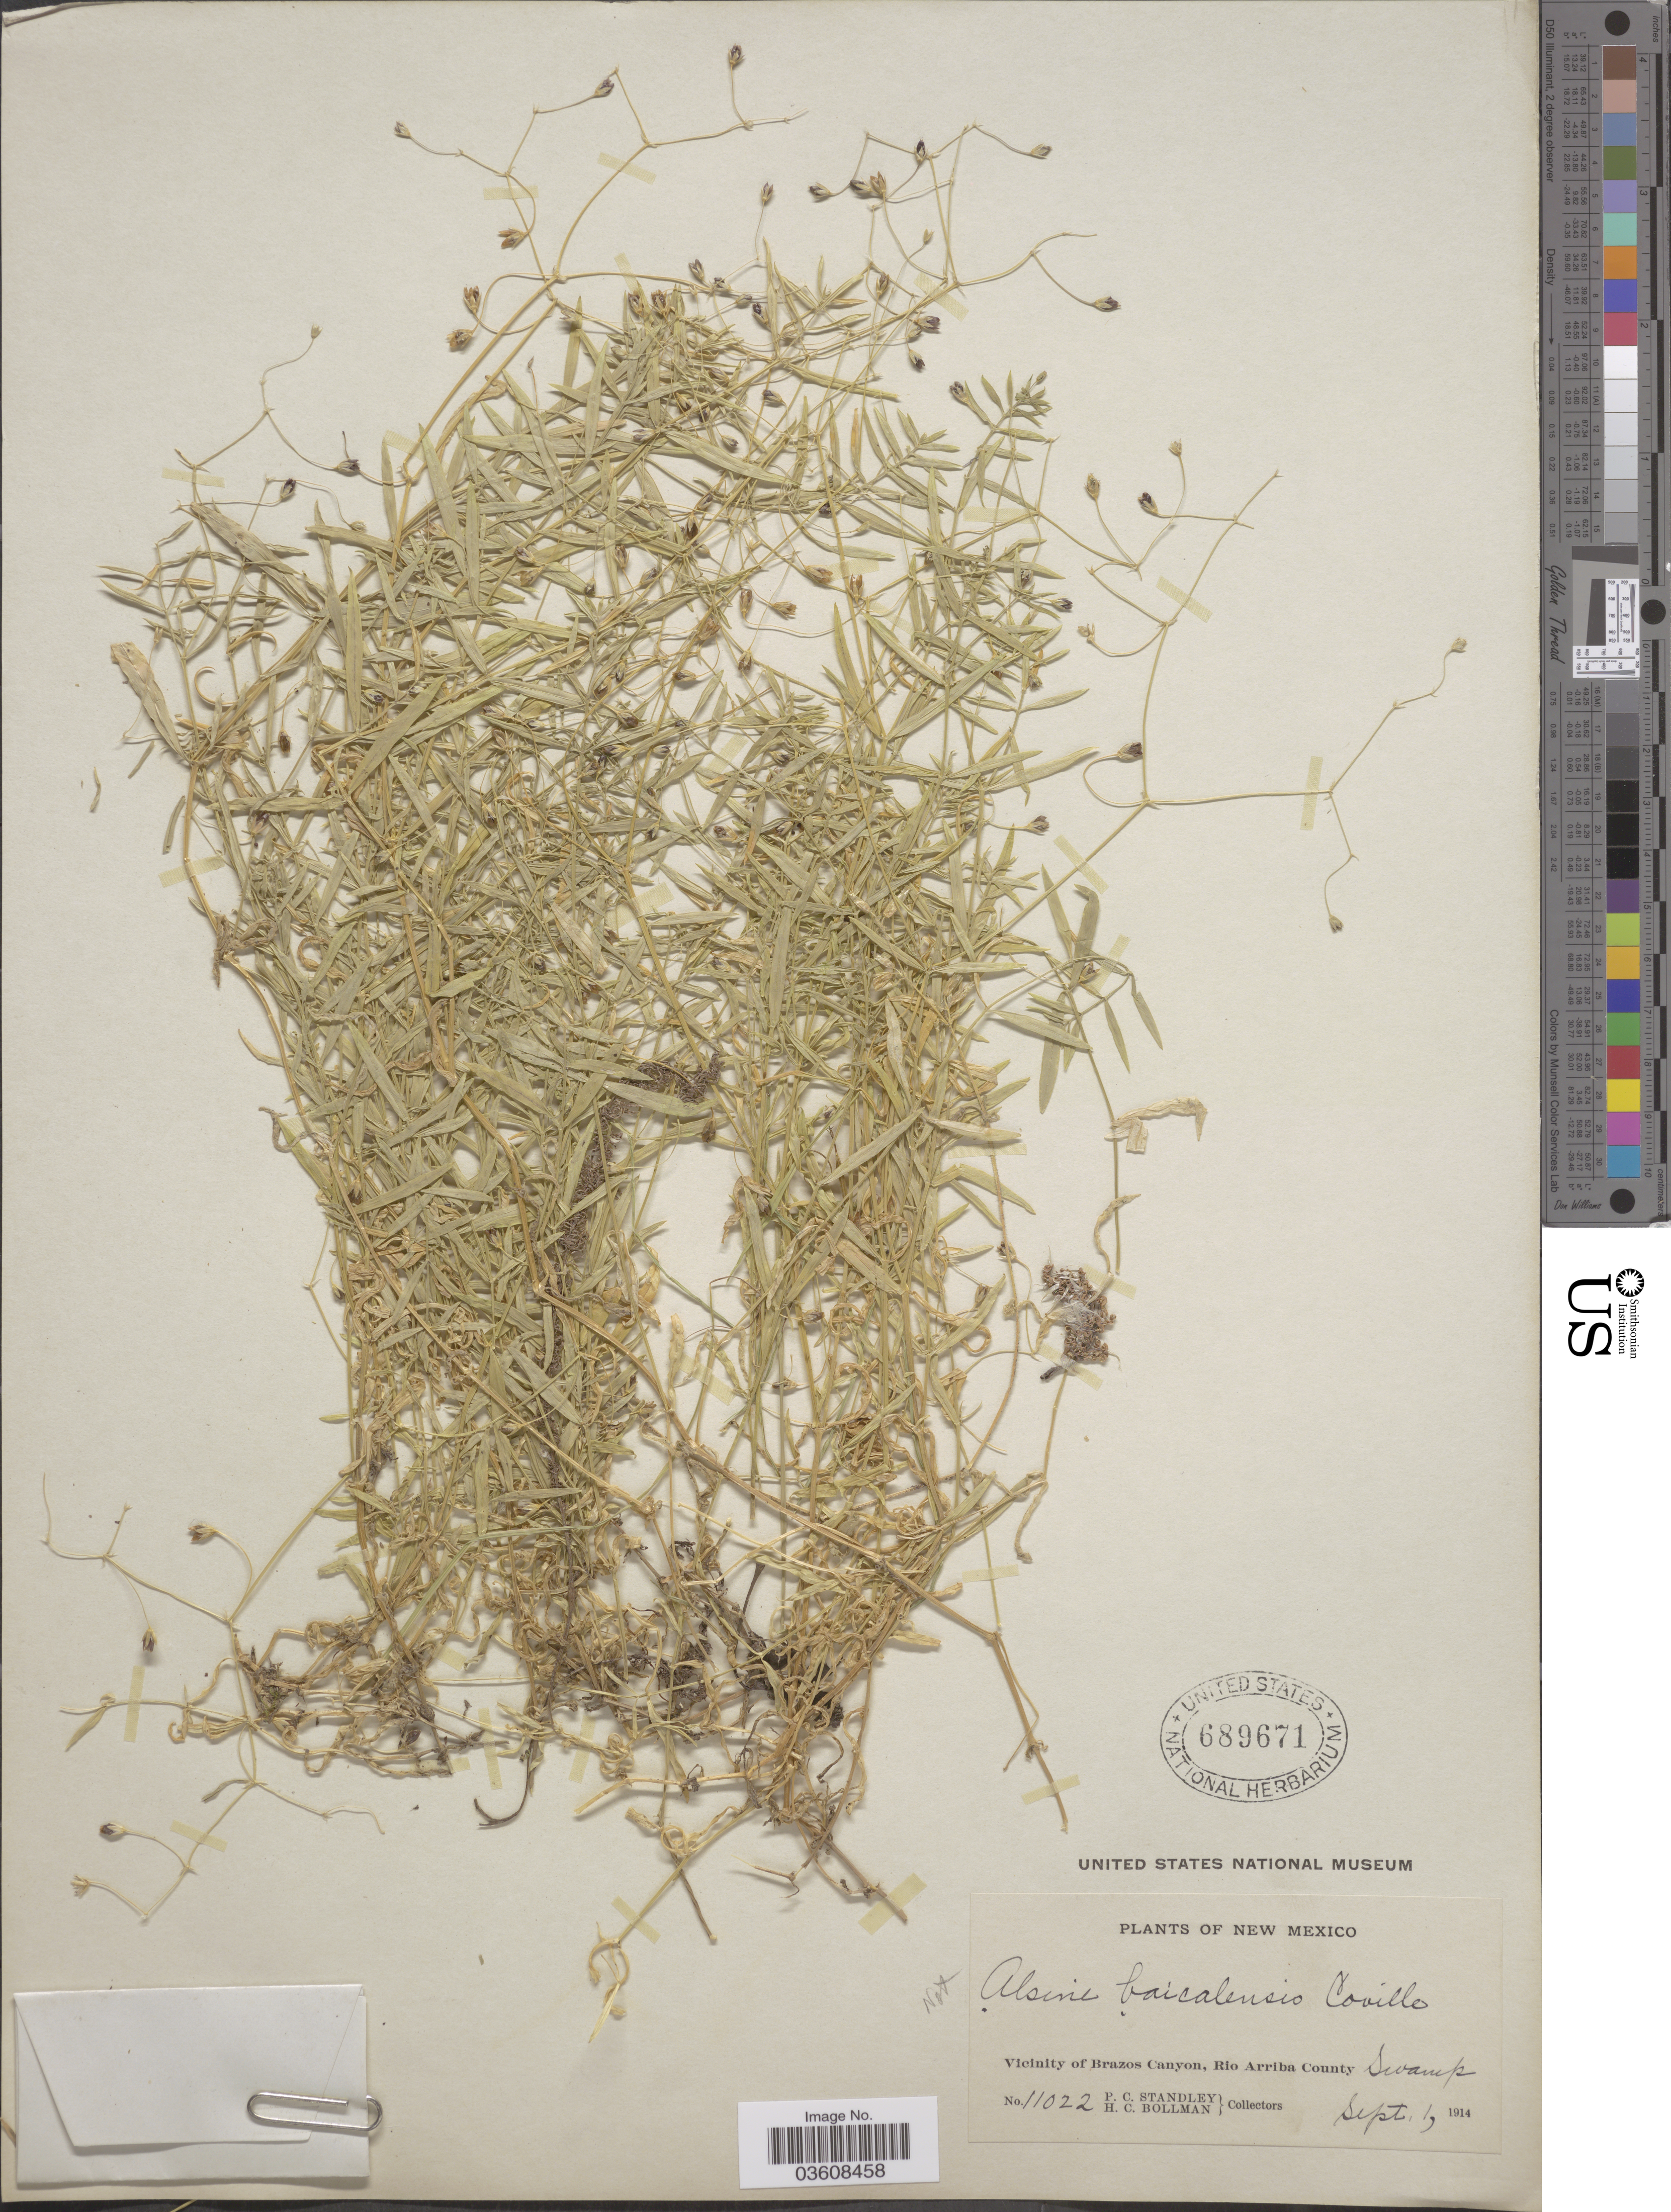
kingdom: Plantae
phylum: Tracheophyta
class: Magnoliopsida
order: Caryophyllales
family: Caryophyllaceae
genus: Stellaria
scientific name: Stellaria longifolia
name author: Muhl. ex Willd.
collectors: P. C. Standley & H. C. Bollman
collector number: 11022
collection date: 1914-09-01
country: United States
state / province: New Mexico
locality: Vicinity of Brazos Canyon, Rio Arriba County.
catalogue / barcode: US 689671